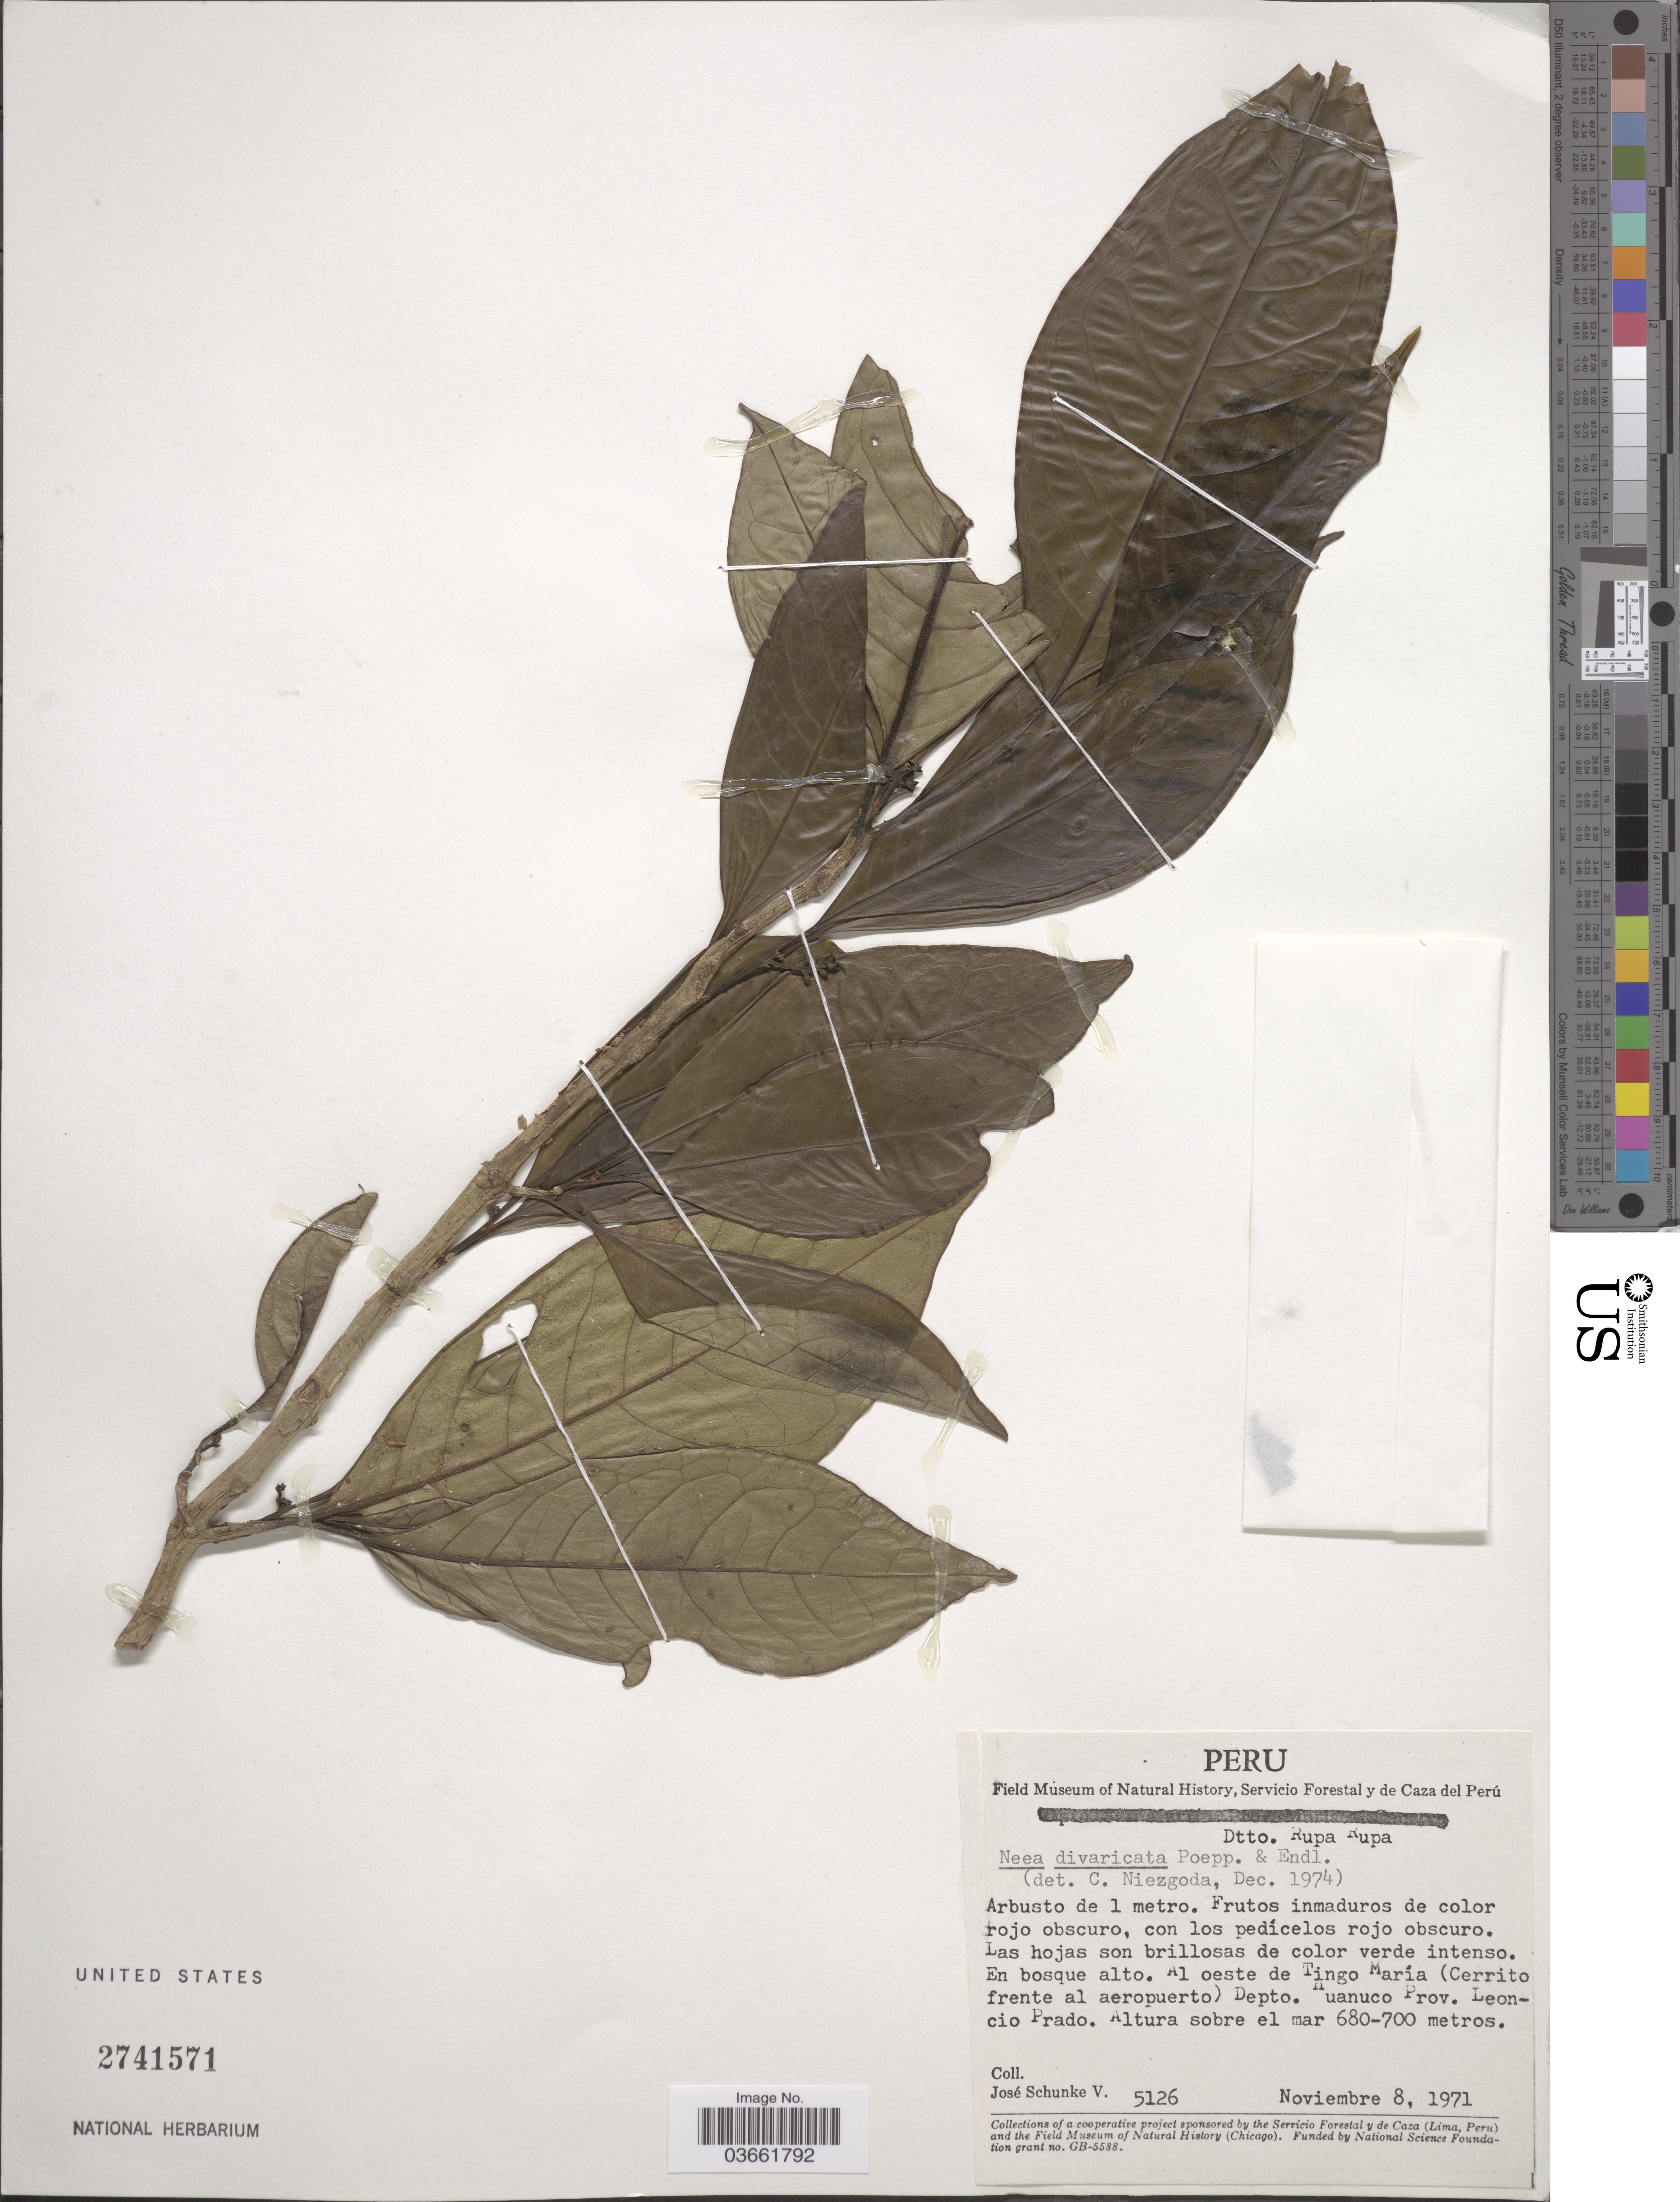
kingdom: Plantae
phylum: Tracheophyta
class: Magnoliopsida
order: Caryophyllales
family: Nyctaginaceae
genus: Neea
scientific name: Neea oppositifolia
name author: Ruiz & Pav.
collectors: J. Schunke Vigo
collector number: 5126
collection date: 1971-11-08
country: Peru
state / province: Huánuco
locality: Dtto. Rupa Rupa. Al oeste de Tingo María (Cerrito frente al aeropuerto) Depto. Huanuco Prov. Leoncio Prado.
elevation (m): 680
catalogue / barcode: US 2741571